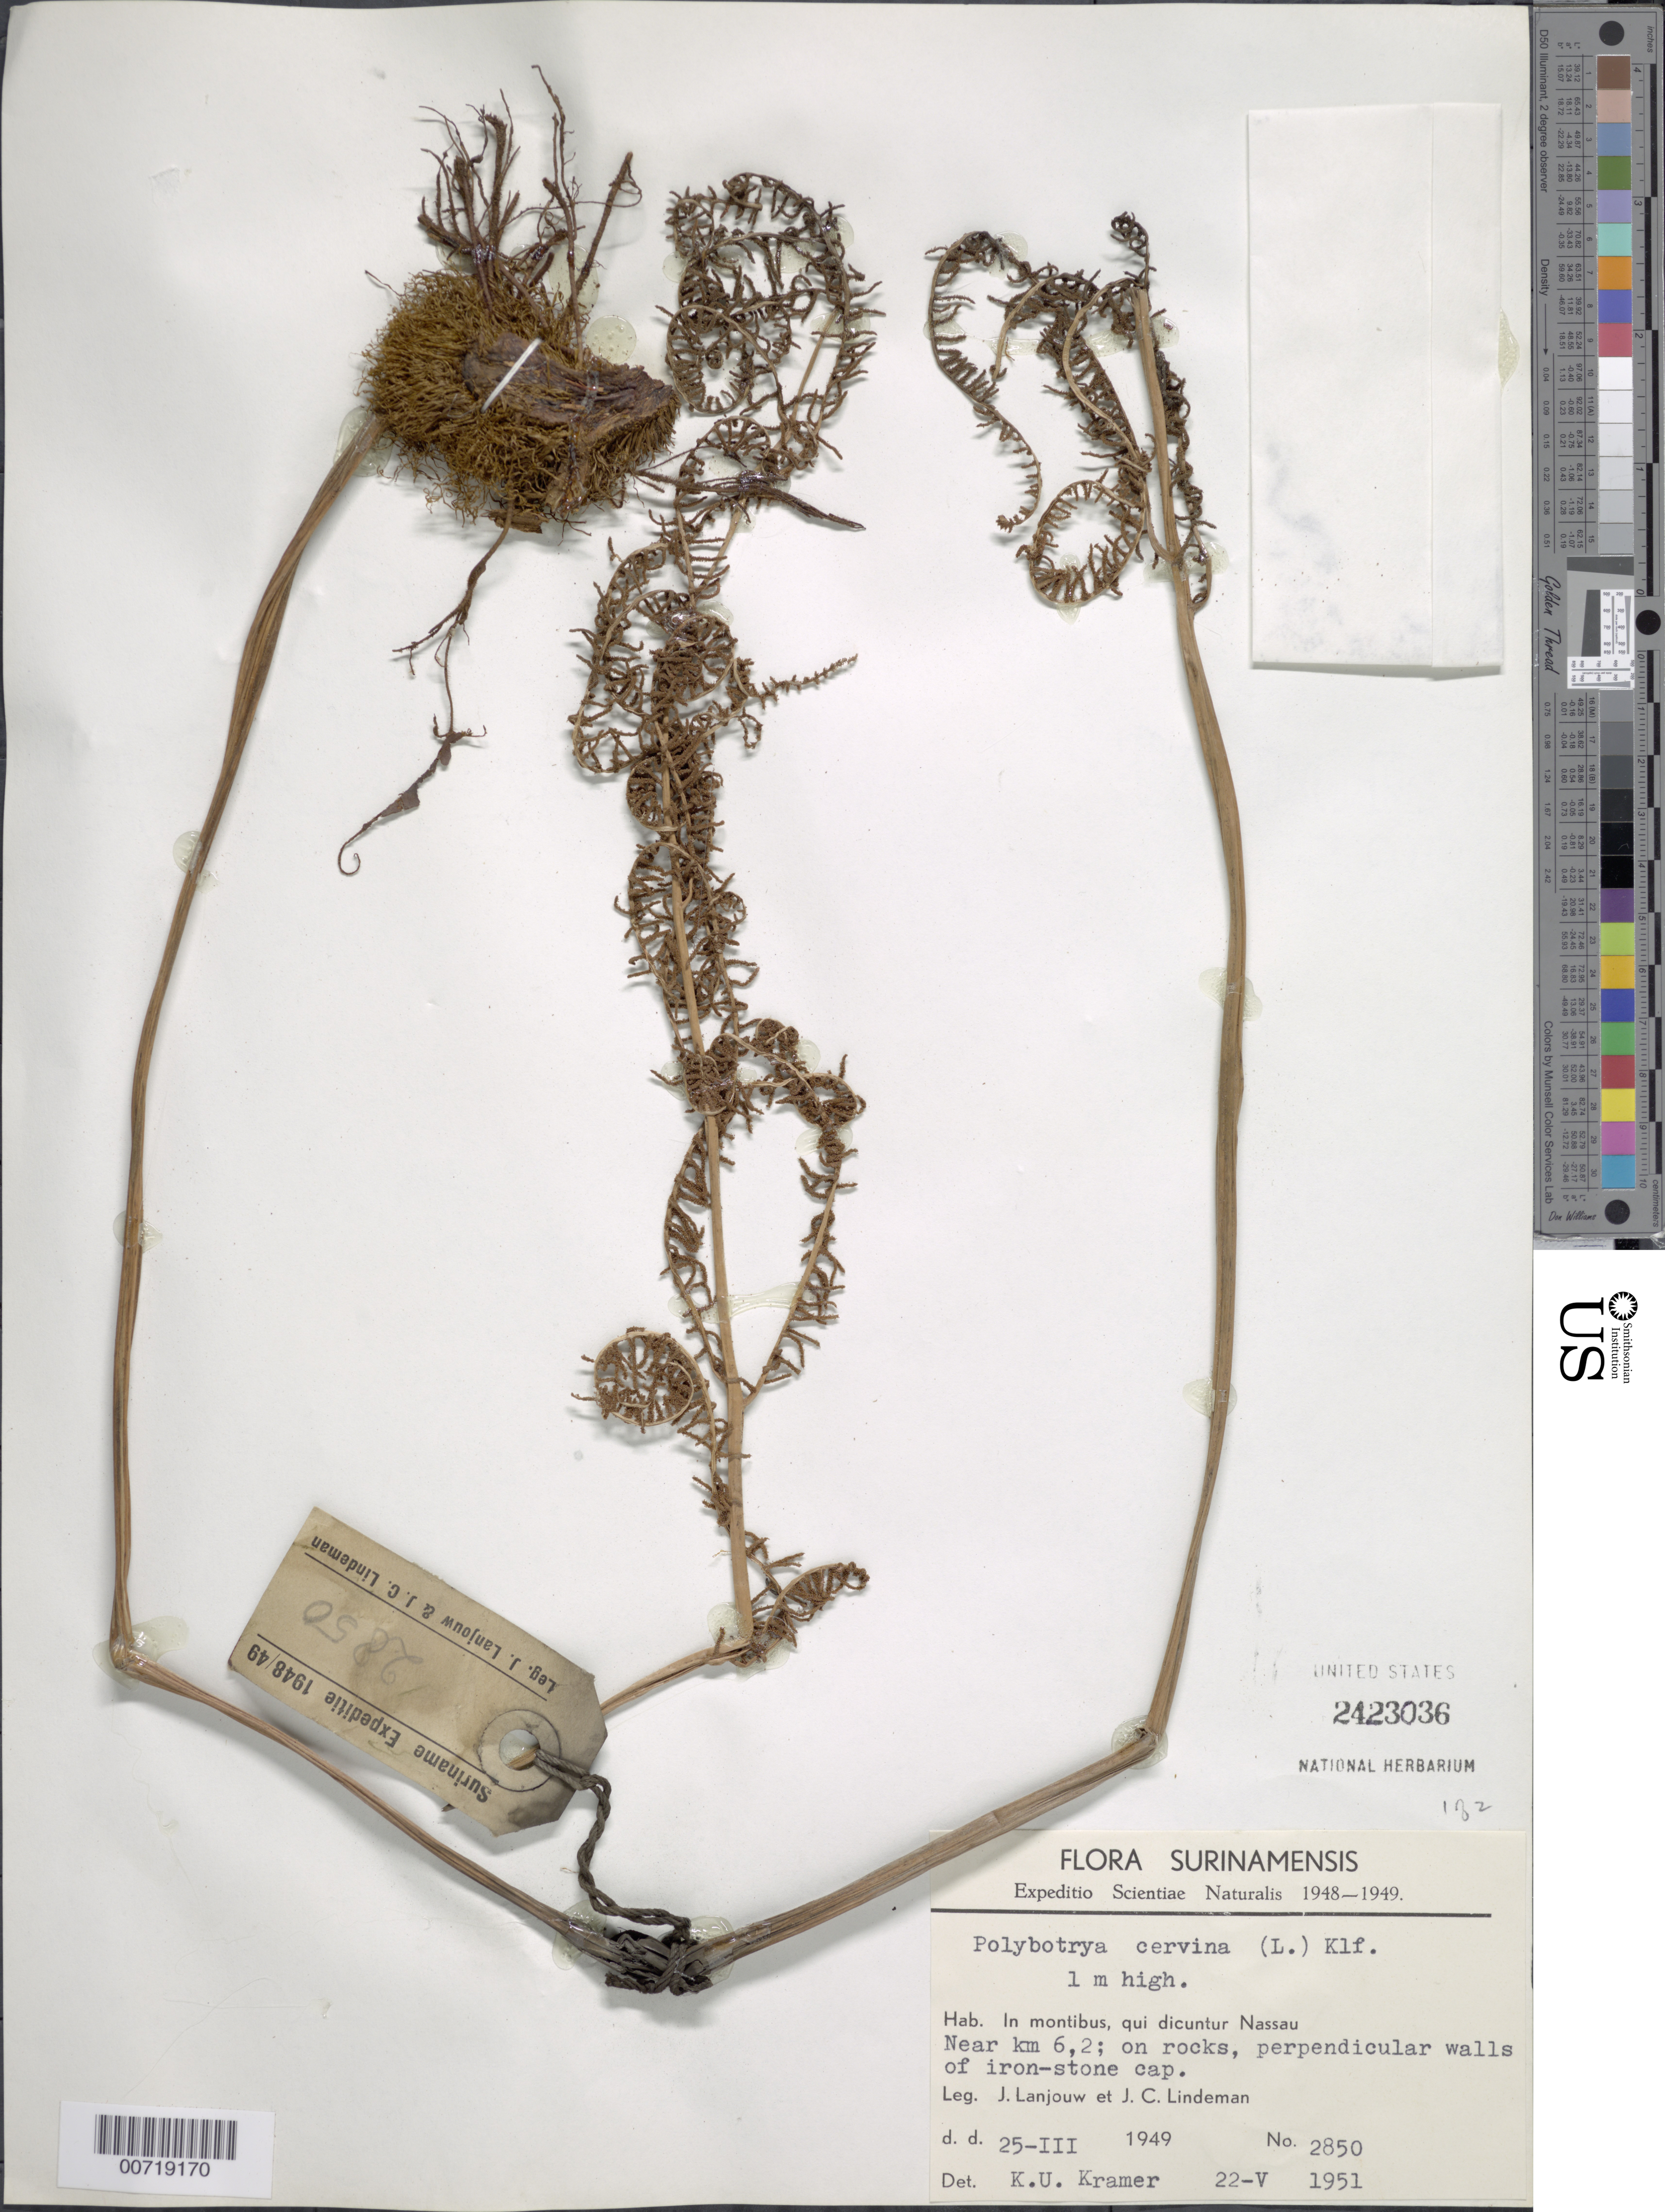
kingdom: Plantae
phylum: Tracheophyta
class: Polypodiopsida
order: Polypodiales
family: Dryopteridaceae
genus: Olfersia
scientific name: Olfersia cervina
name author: (L.) Kunze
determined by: Kramer, K. U.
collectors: J. Lanjouw & J. C. Lindeman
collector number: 2850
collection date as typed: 25-Mar-49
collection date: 1949-03-25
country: Suriname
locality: Nassau Mts., km 6.2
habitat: Rocks, perpendicular walls of ironstone cap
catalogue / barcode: US 2423036